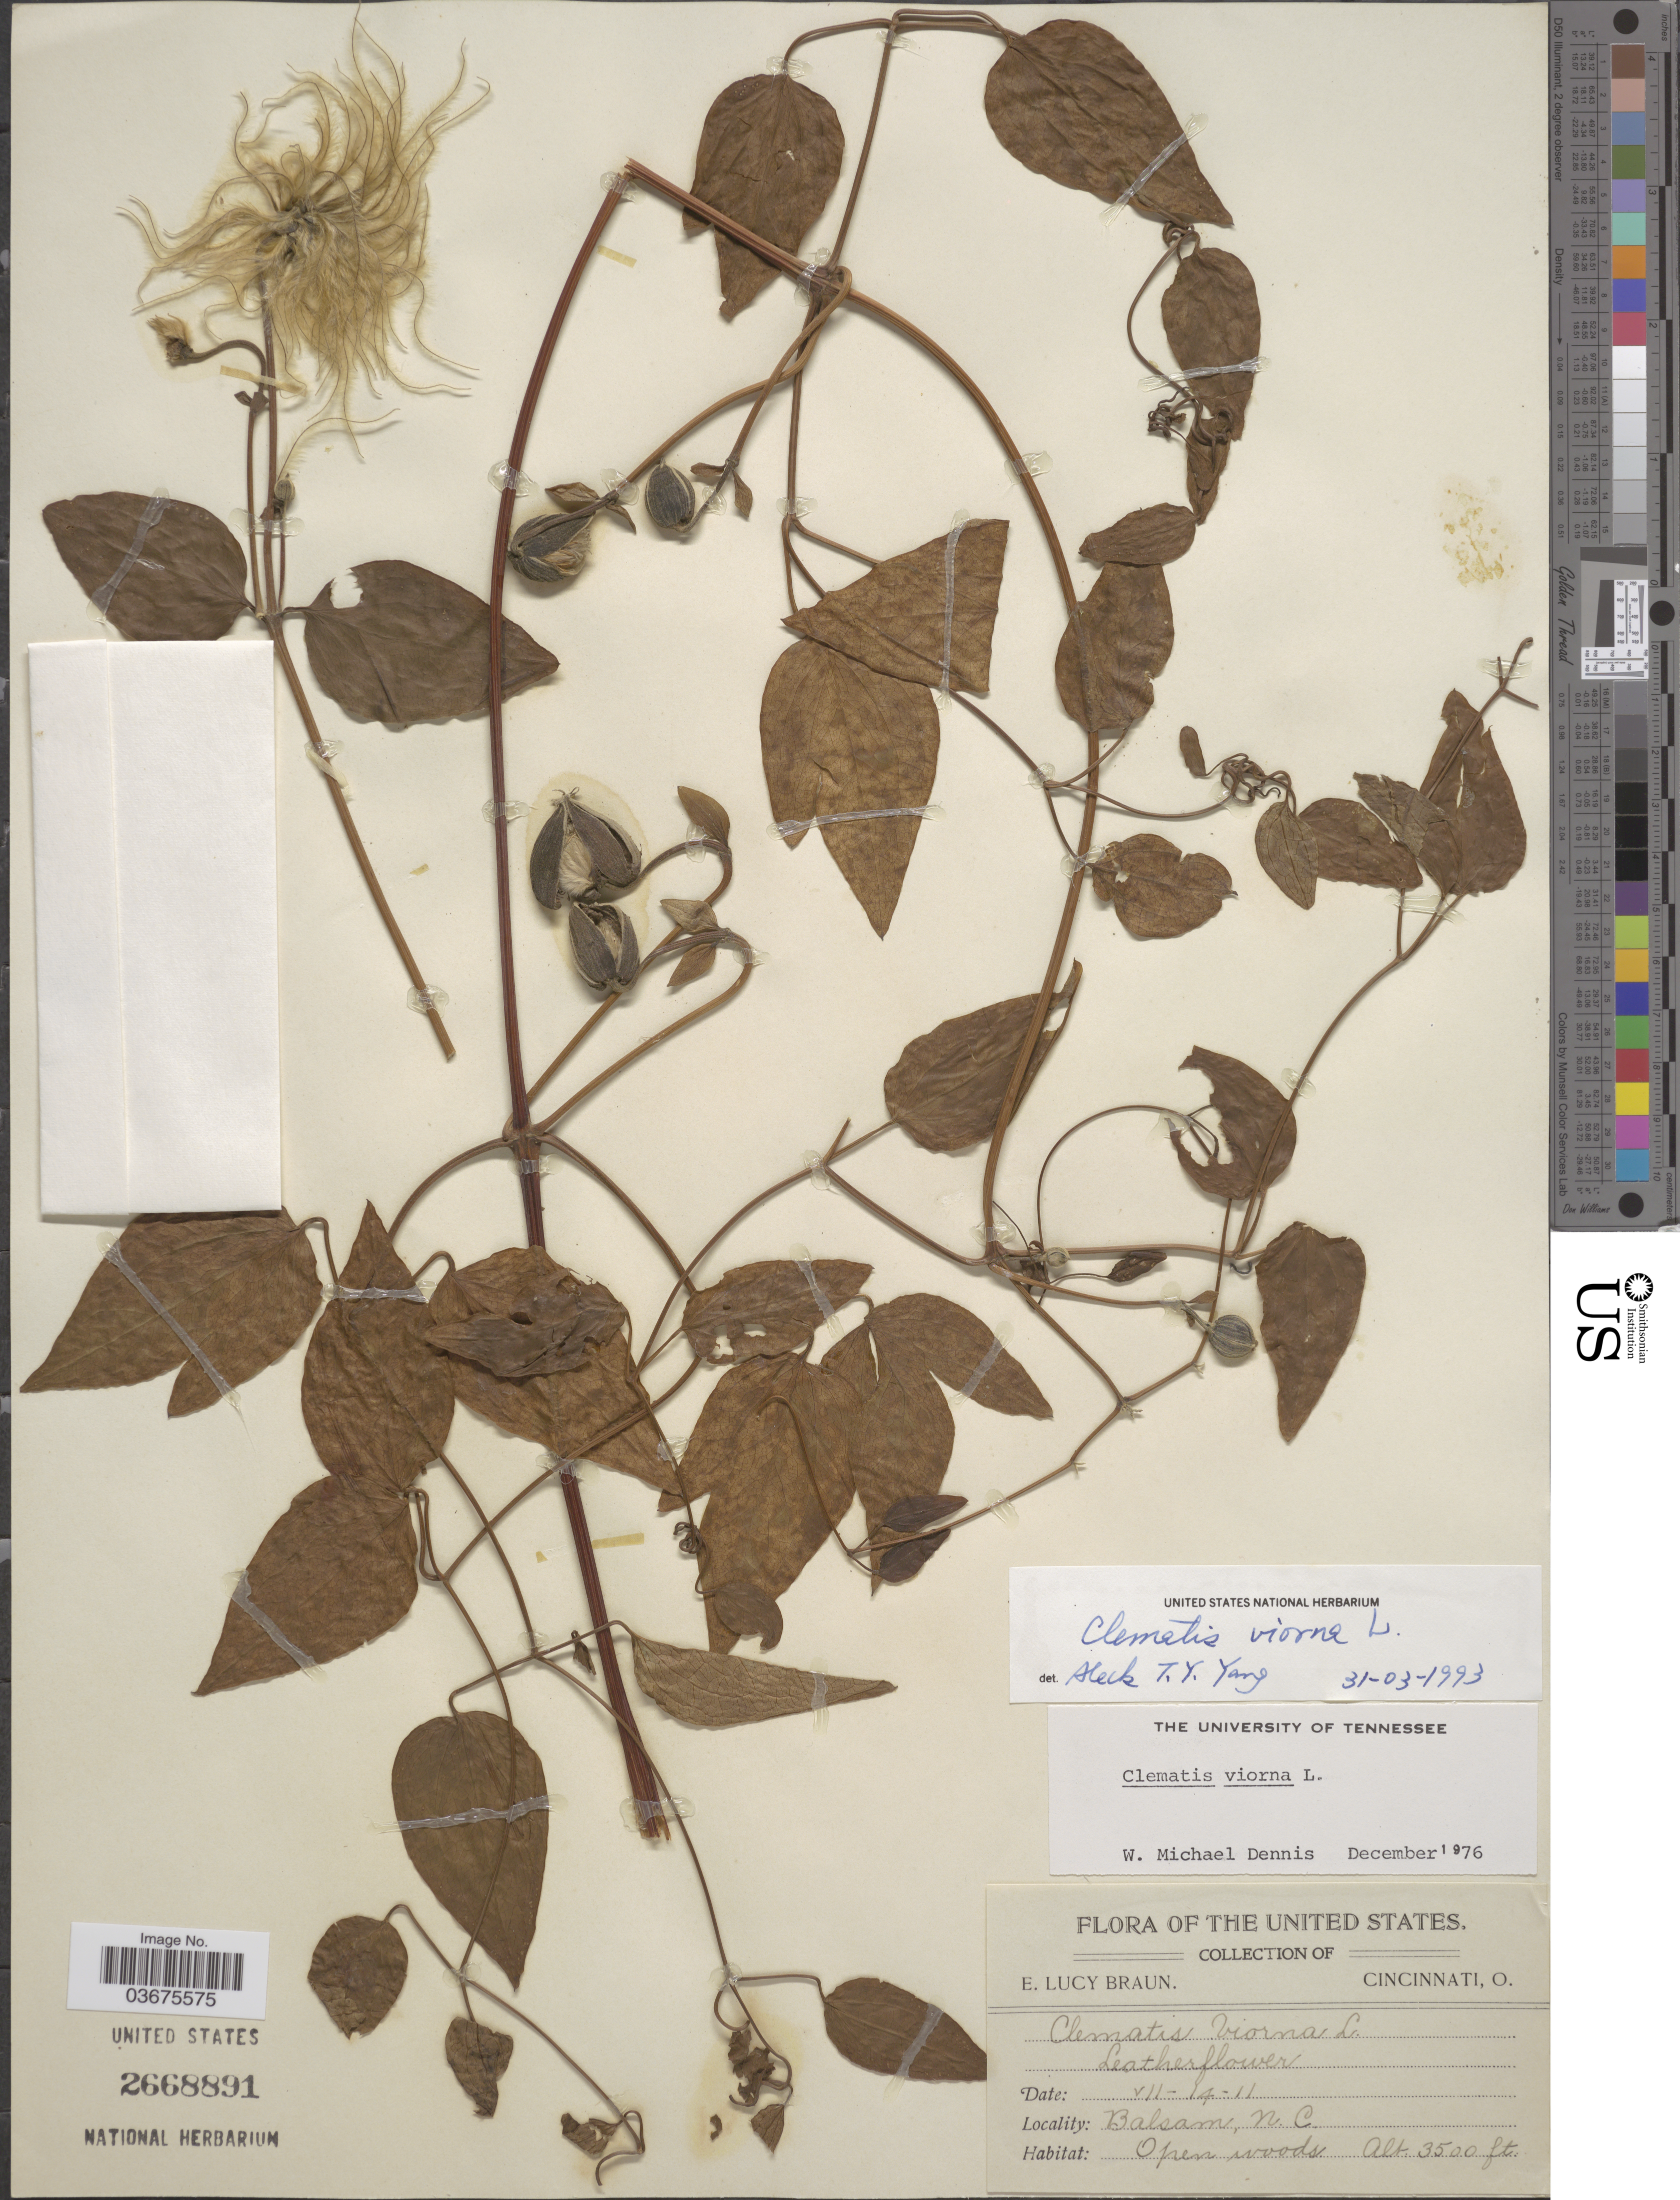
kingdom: Plantae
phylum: Tracheophyta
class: Magnoliopsida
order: Ranunculales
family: Ranunculaceae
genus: Clematis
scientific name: Clematis viorna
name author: L.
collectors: E. L. Braun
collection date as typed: Transcribed d/m/y: 14/7/11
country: United States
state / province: North Carolina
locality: Balsam, N. C. Open woods.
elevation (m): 1067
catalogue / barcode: US 2668891